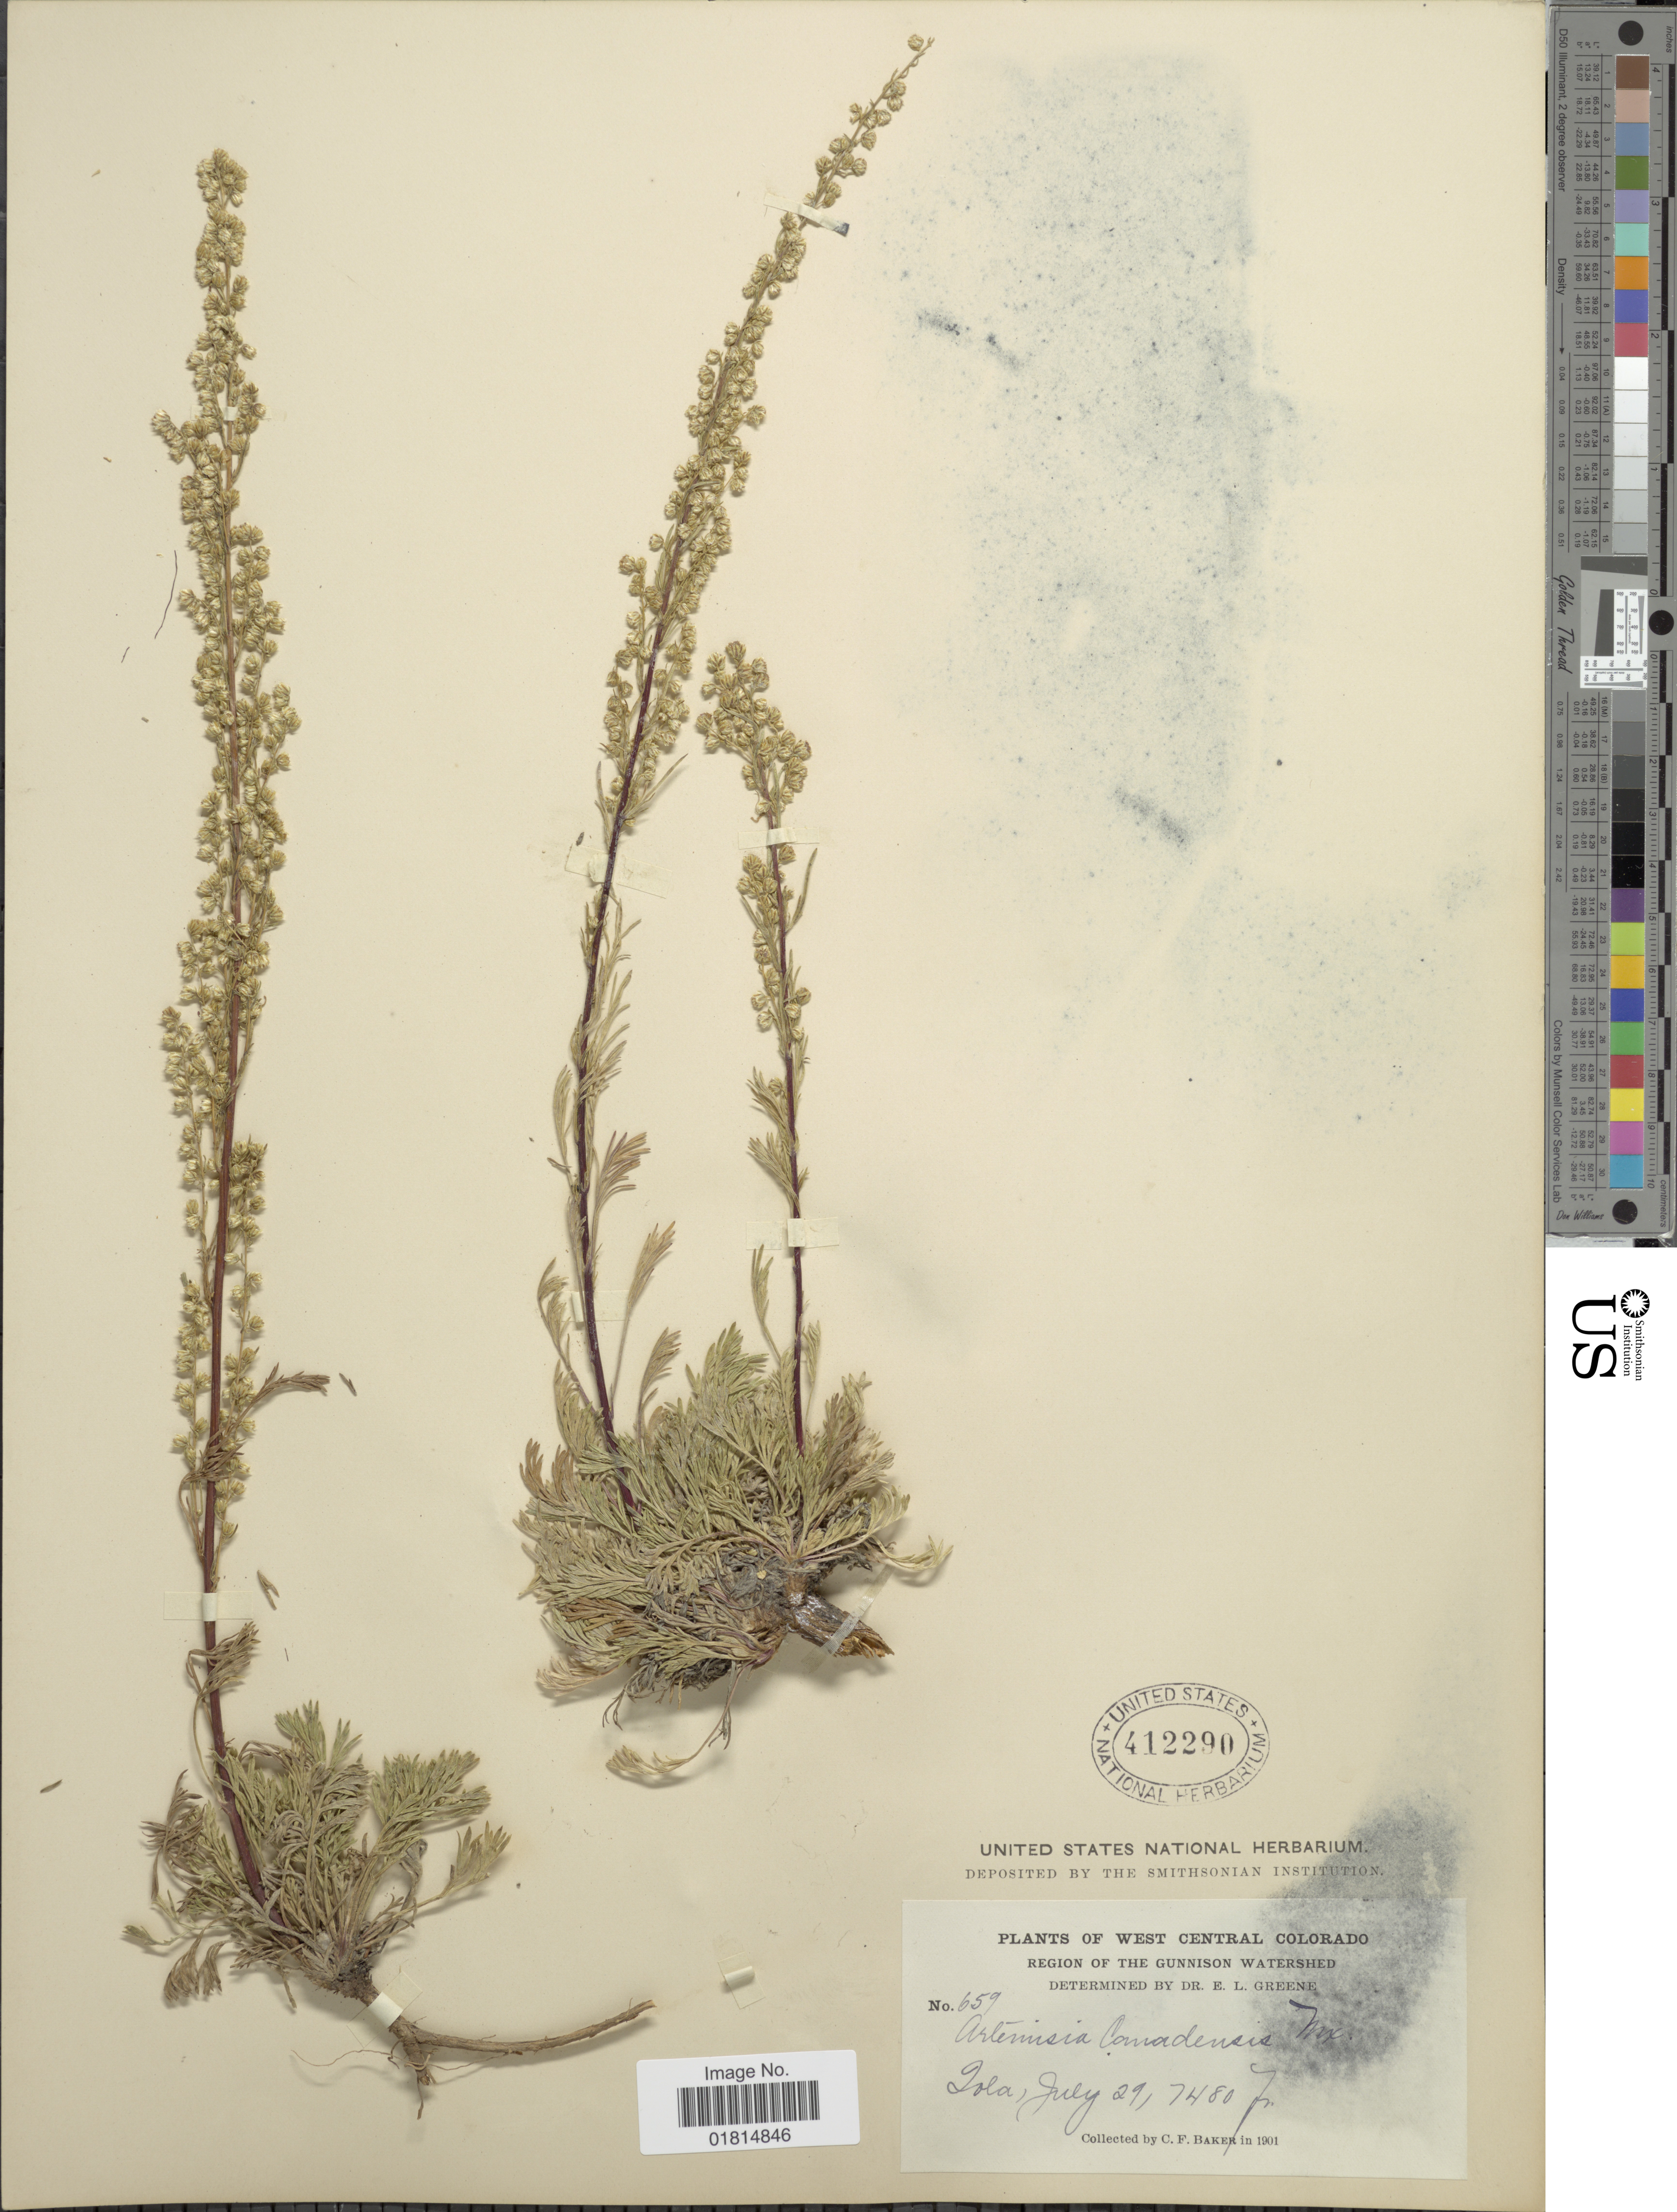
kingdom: Plantae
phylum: Tracheophyta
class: Magnoliopsida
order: Asterales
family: Asteraceae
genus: Artemisia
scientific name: Artemisia canadensis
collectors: C. F. Baker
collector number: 659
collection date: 1901-07-29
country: United States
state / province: Colorado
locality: West Central Colorado. Region of the Gunnison Watershed. Iola.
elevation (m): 2280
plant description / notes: Corrected "Gola" to "Iola."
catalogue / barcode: US 412290